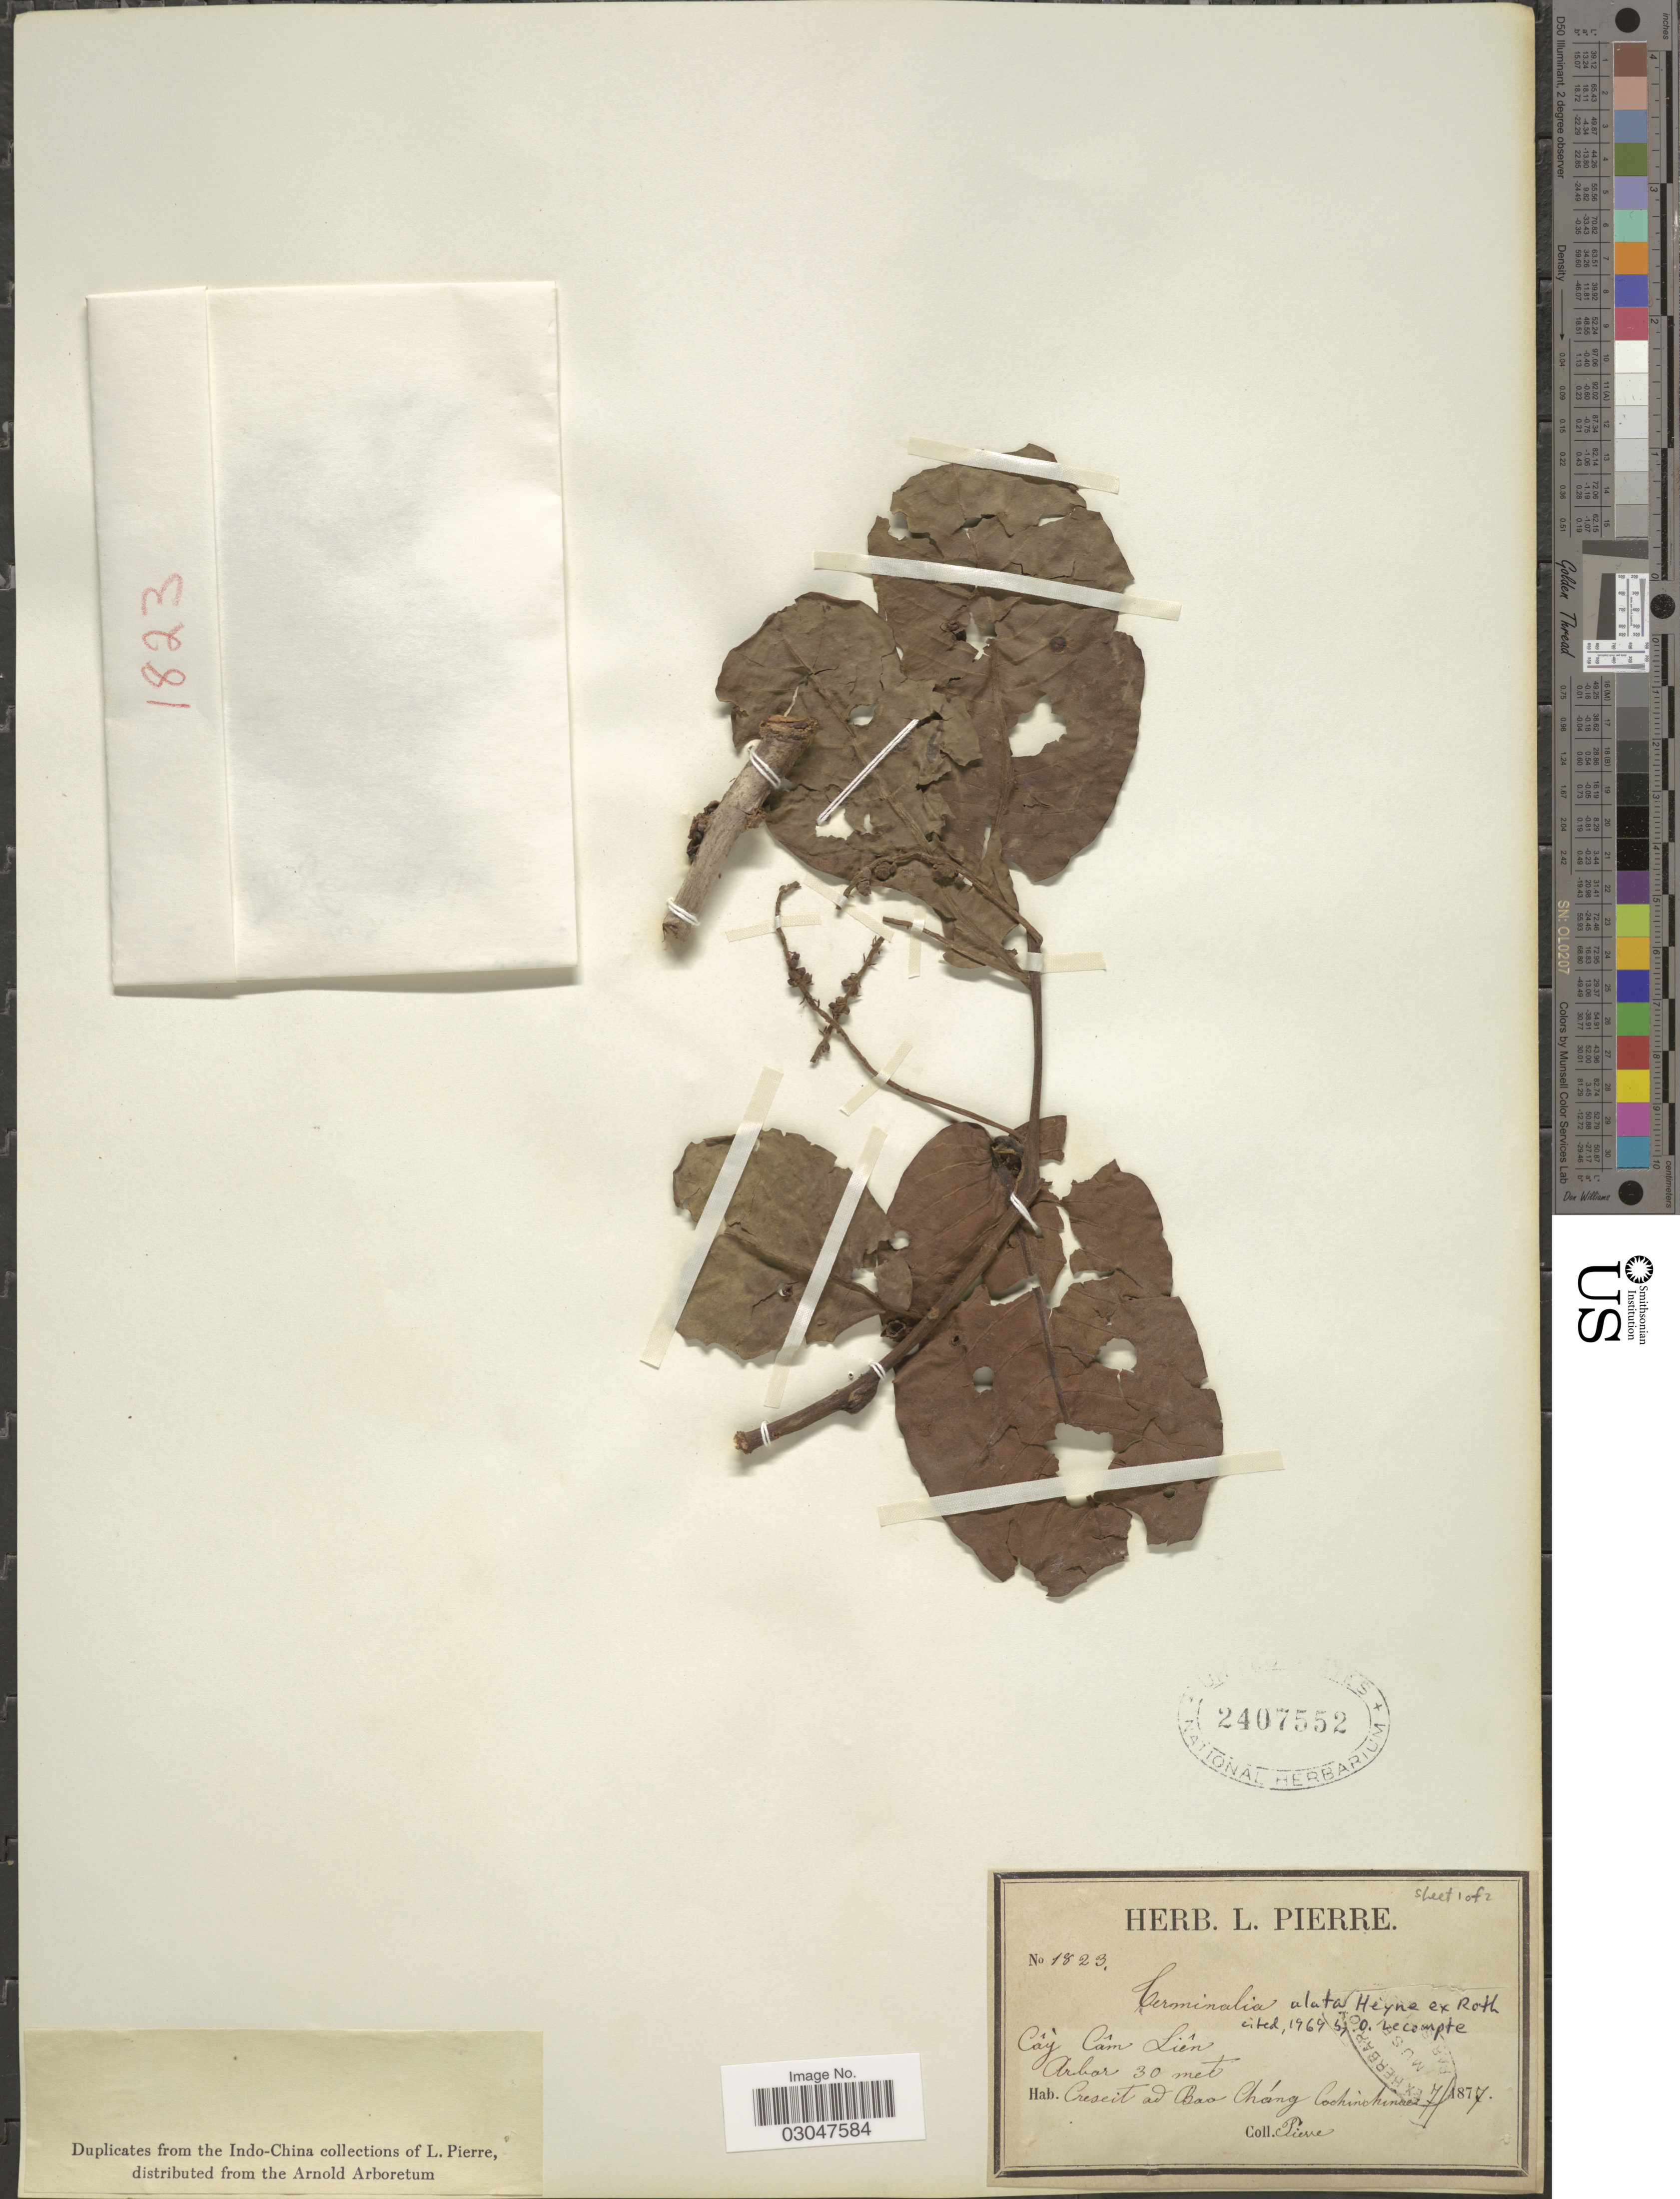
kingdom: Plantae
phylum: Tracheophyta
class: Magnoliopsida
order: Myrtales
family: Combretaceae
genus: Terminalia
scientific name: Terminalia alata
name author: B. Heyne ex Roth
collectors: L. Pierre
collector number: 1823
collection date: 1877-07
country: Vietnam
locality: Crescit ad Bao Cháng Cochinchina.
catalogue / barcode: US 2407552